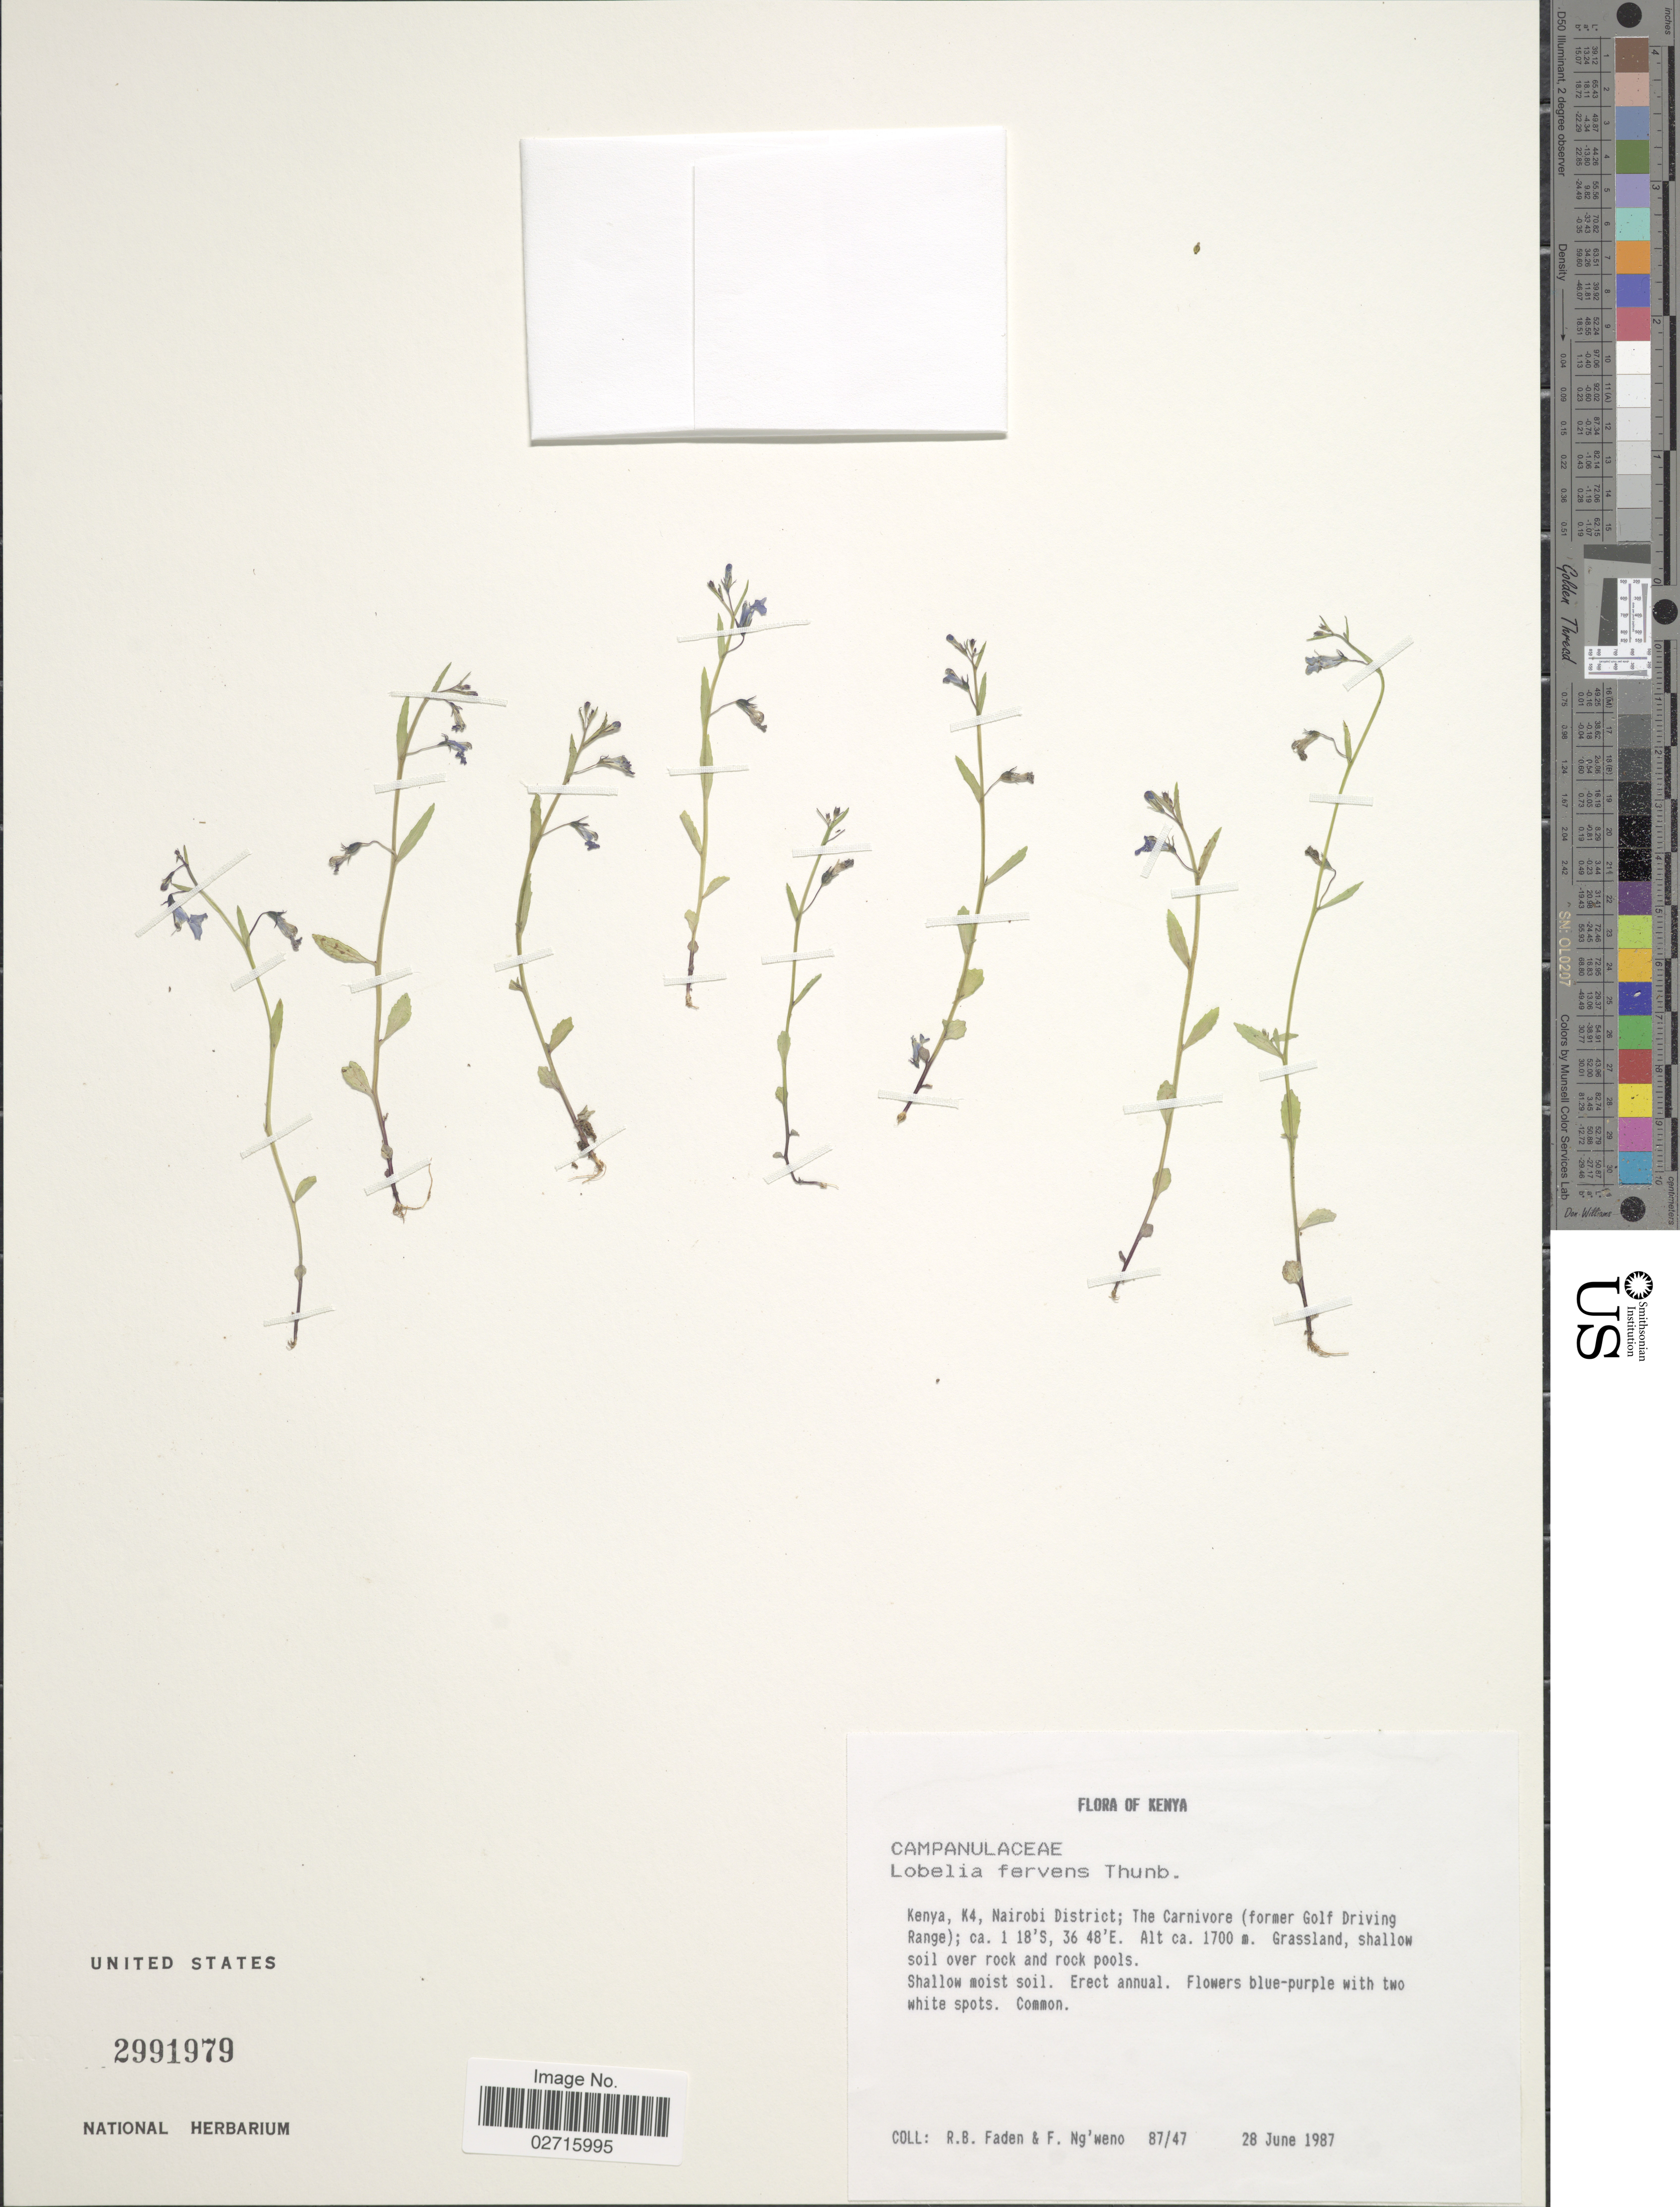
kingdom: Plantae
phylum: Tracheophyta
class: Magnoliopsida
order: Asterales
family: Campanulaceae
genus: Lobelia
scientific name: Lobelia fervens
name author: Thunb.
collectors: R. B. Faden & F. Ng'weno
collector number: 87/47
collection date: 1987-06-28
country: Kenya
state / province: Nairobi Area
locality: K4, Nairobi District; The Carnivore (former Golf Driving Range)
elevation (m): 1700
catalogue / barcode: US 2991979